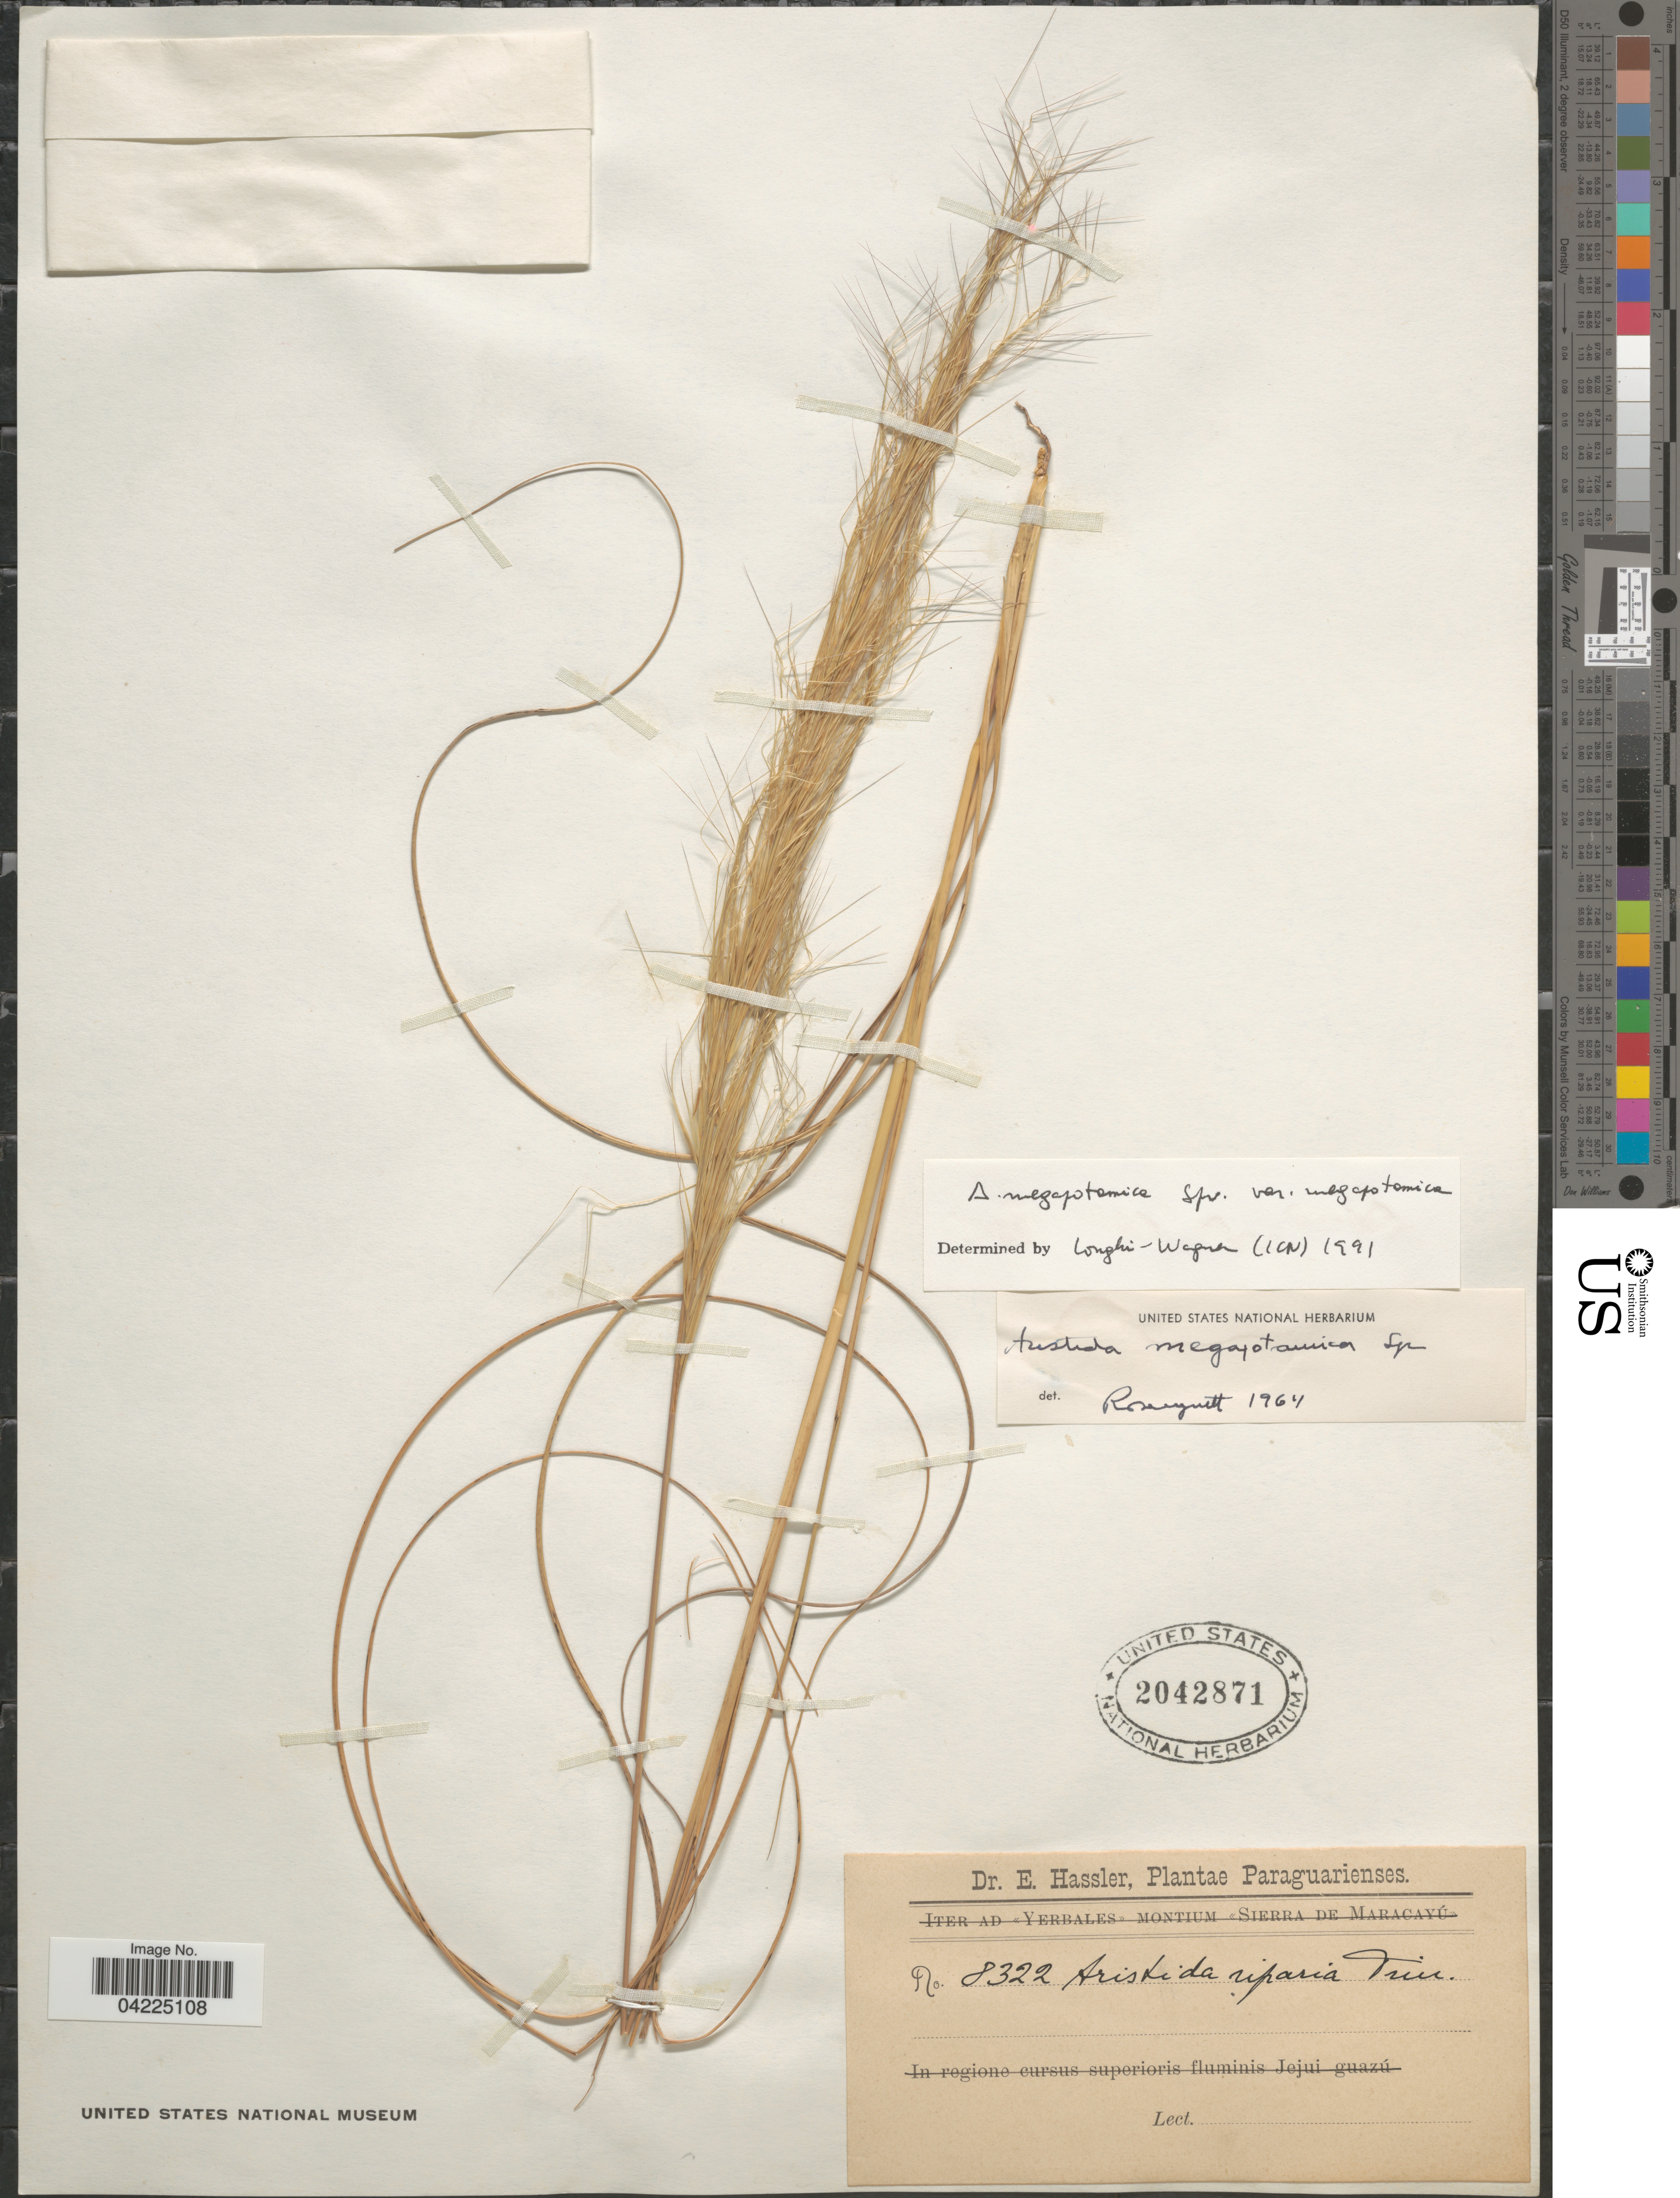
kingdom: Plantae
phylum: Tracheophyta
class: Liliopsida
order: Poales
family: Poaceae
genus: Aristida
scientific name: Aristida megapotamica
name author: Spreng.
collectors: E. Hassler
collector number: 8322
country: Paraguay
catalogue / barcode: US 2042871